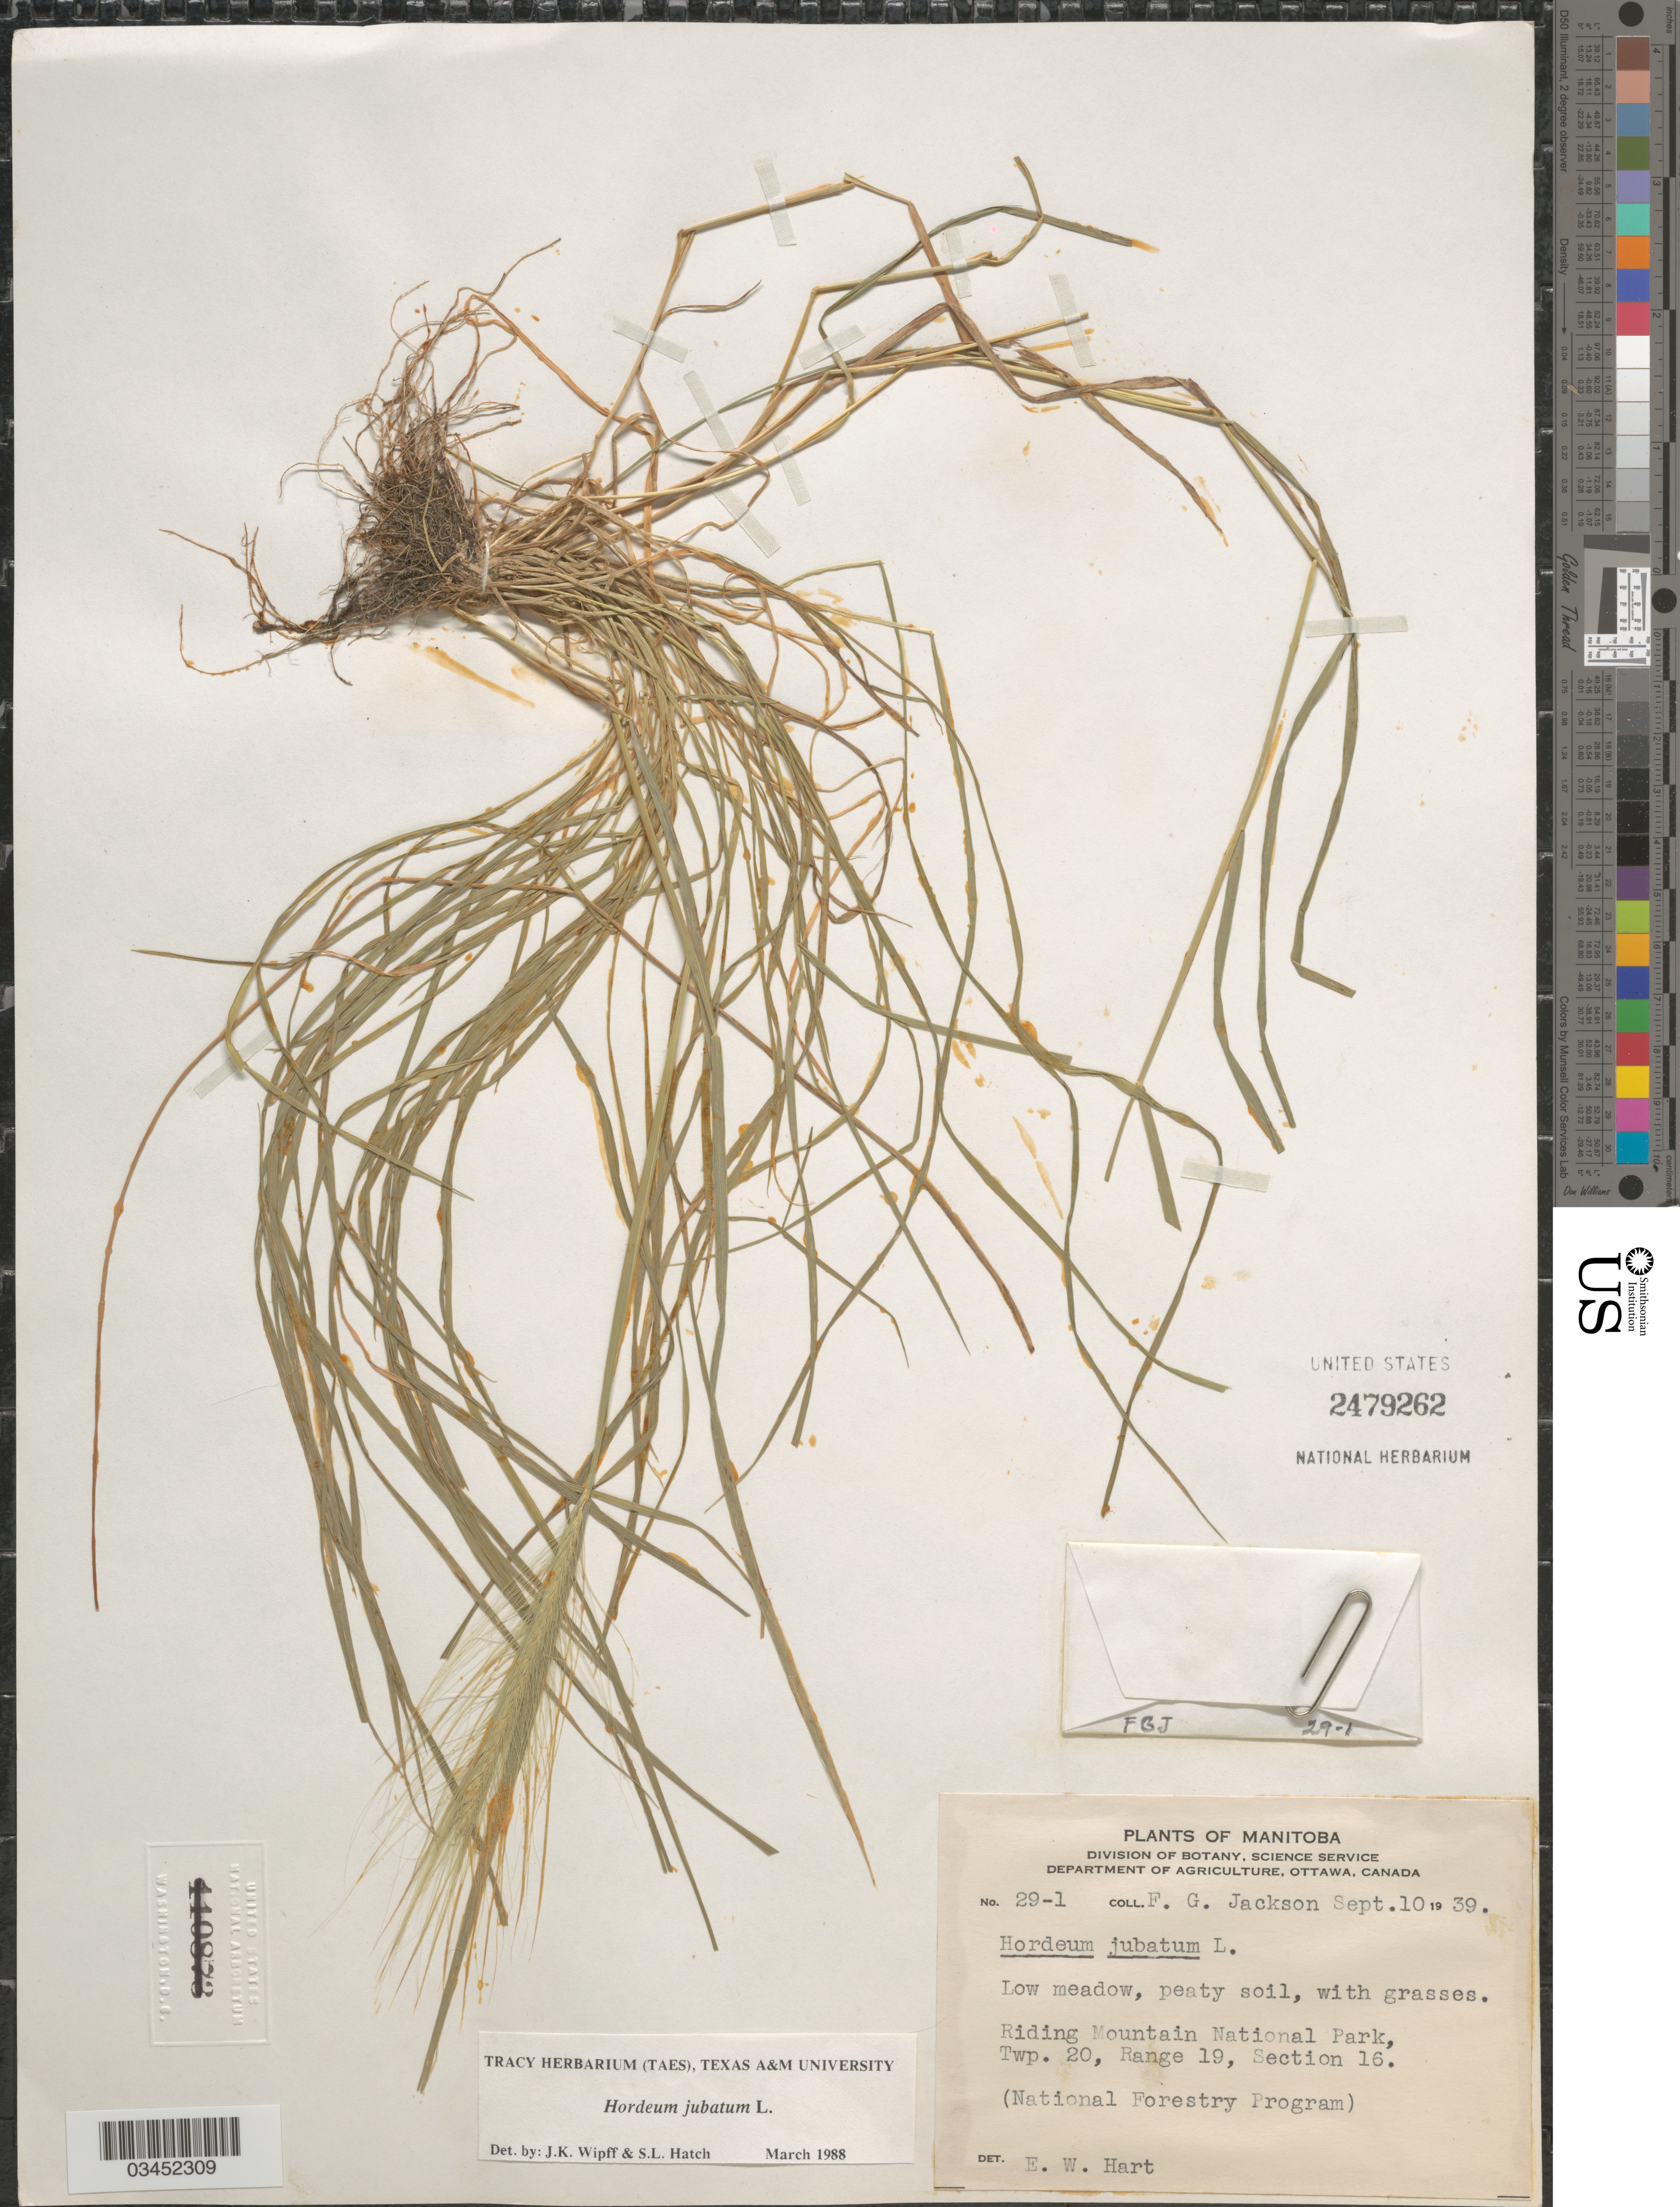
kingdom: Plantae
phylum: Tracheophyta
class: Liliopsida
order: Poales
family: Poaceae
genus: Hordeum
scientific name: Hordeum jubatum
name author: L.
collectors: F. Jackson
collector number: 29-1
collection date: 1939-09-10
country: Canada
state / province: Manitoba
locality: Riding Mountain National Park, Twp. 20, Range 19, Section 16.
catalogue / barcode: US 2479262